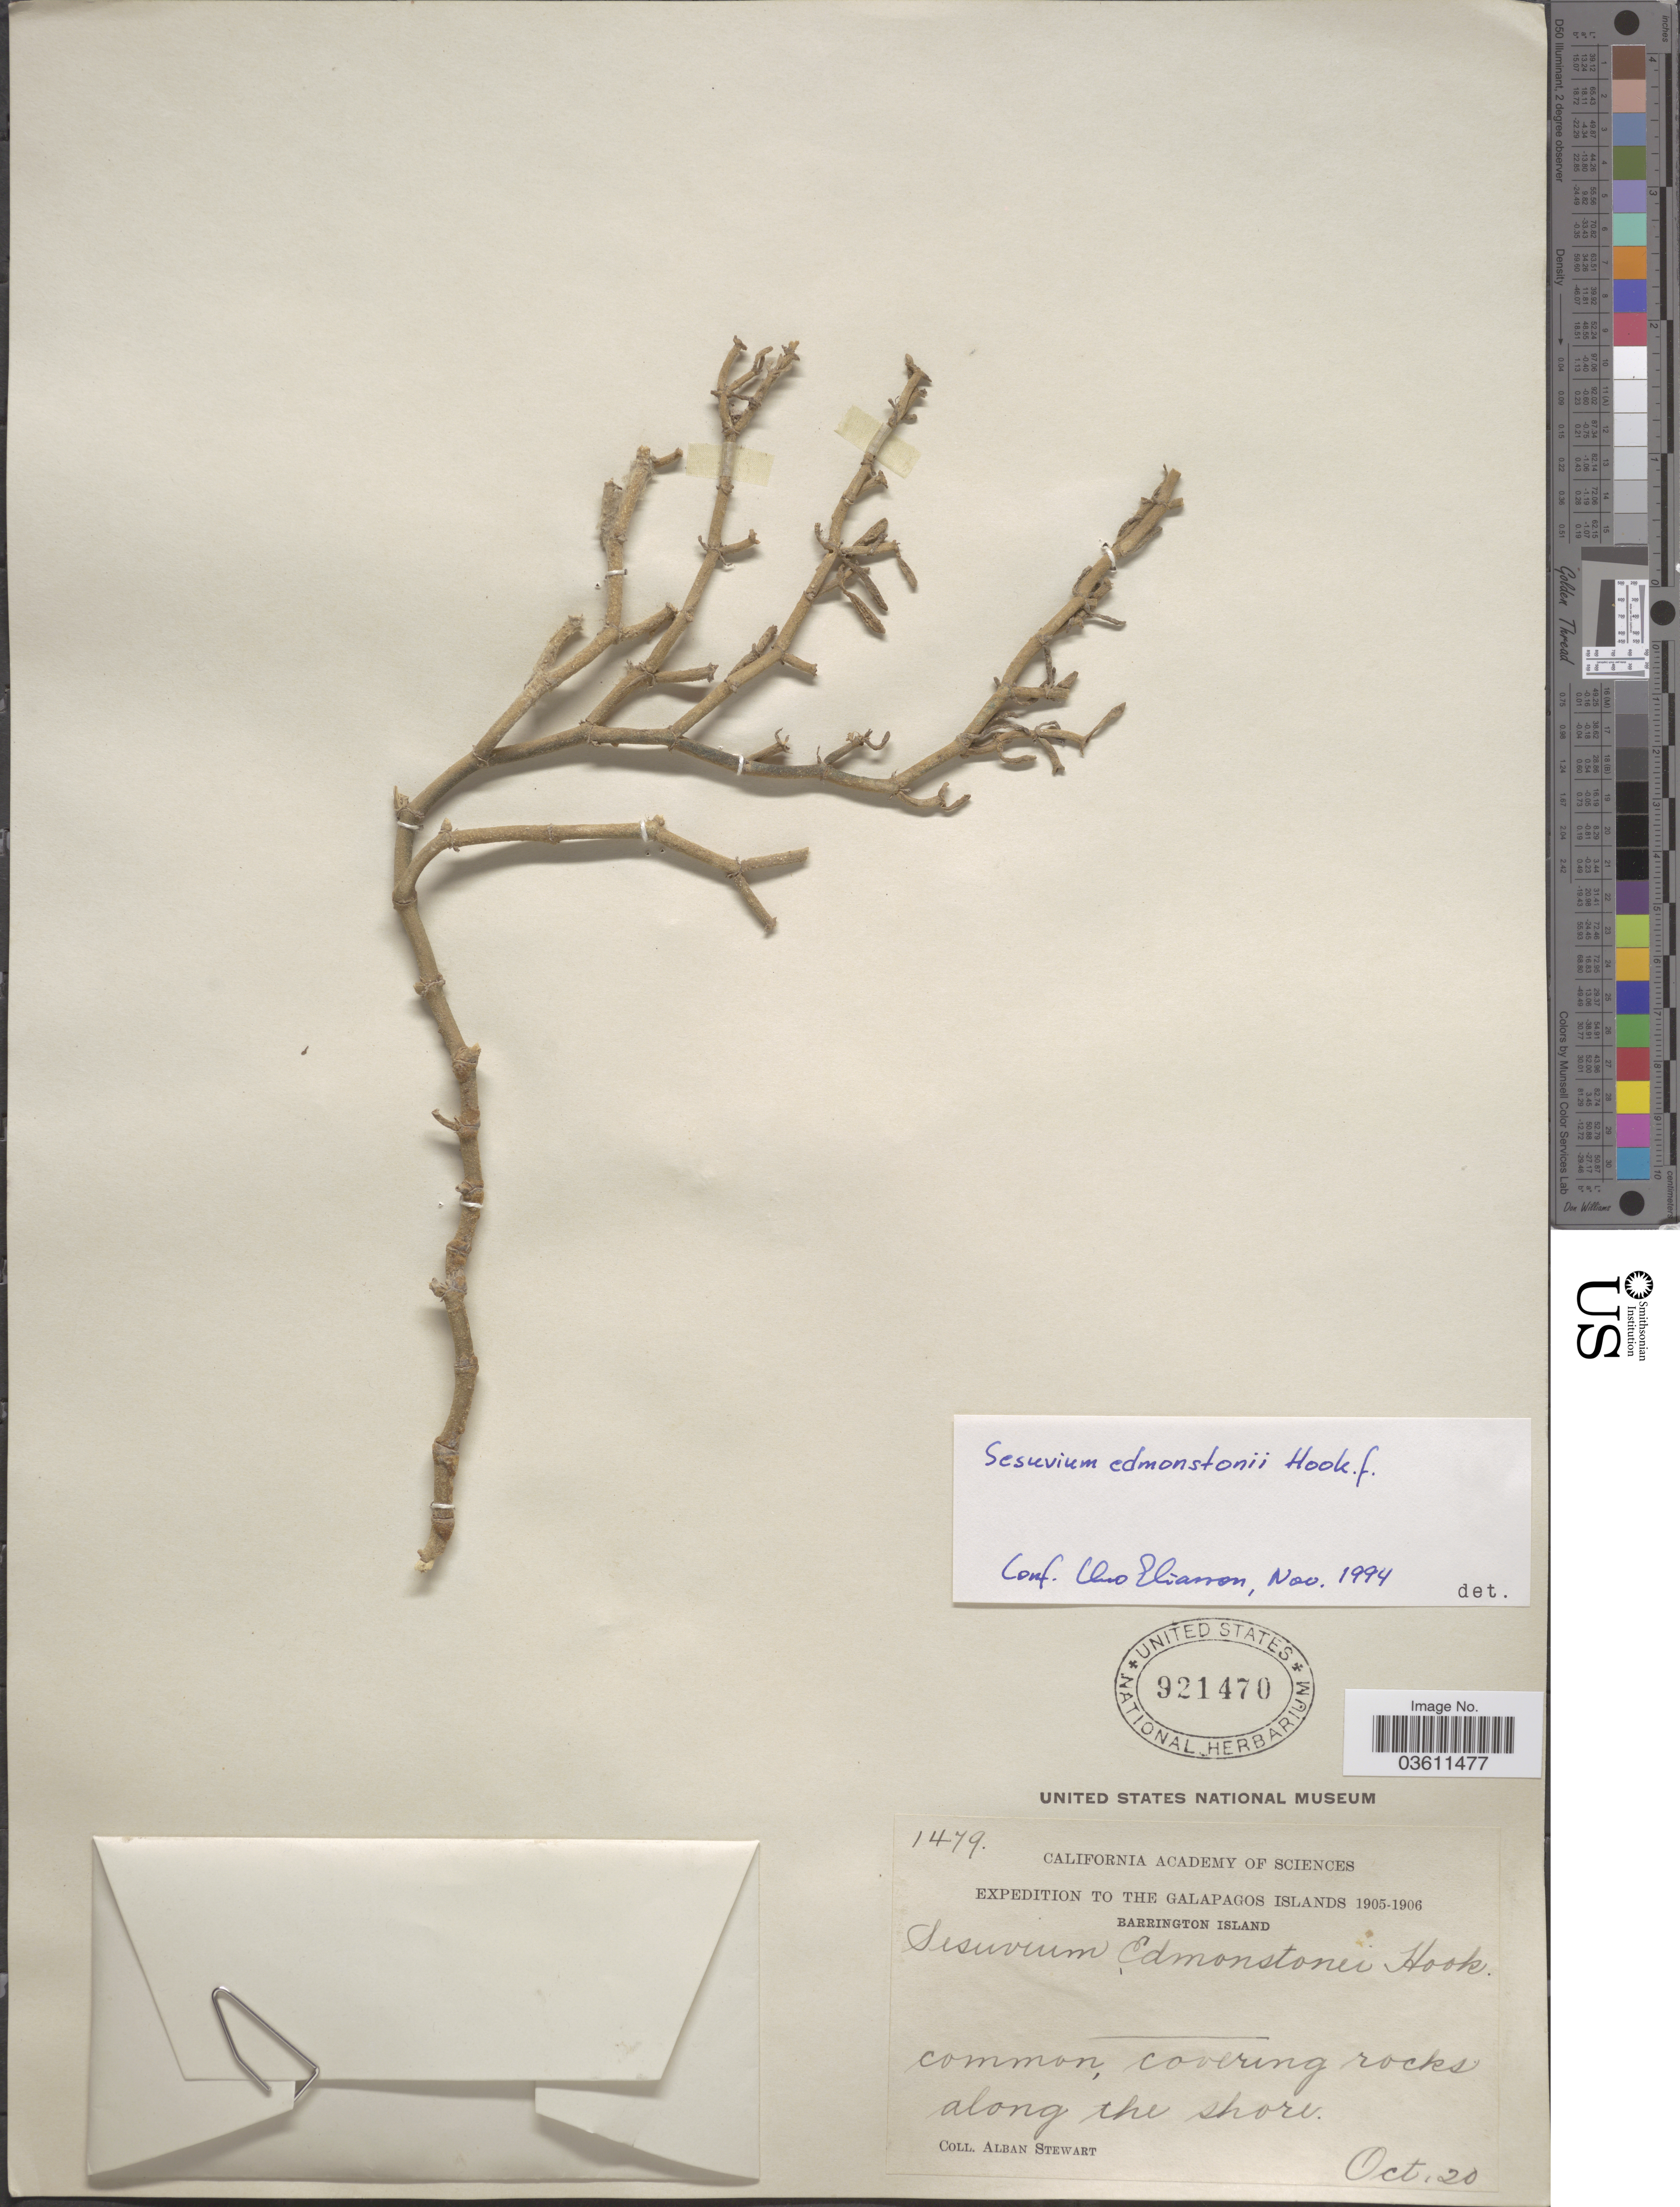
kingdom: Plantae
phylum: Tracheophyta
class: Magnoliopsida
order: Caryophyllales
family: Aizoaceae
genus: Sesuvium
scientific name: Sesuvium edmonstonei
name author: Hook. f.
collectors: A. Stewart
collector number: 1479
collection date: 1905-10-20/1906-10-20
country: Ecuador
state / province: Colón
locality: The Galapagos Islands. Barrington Island.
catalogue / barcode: US 921470